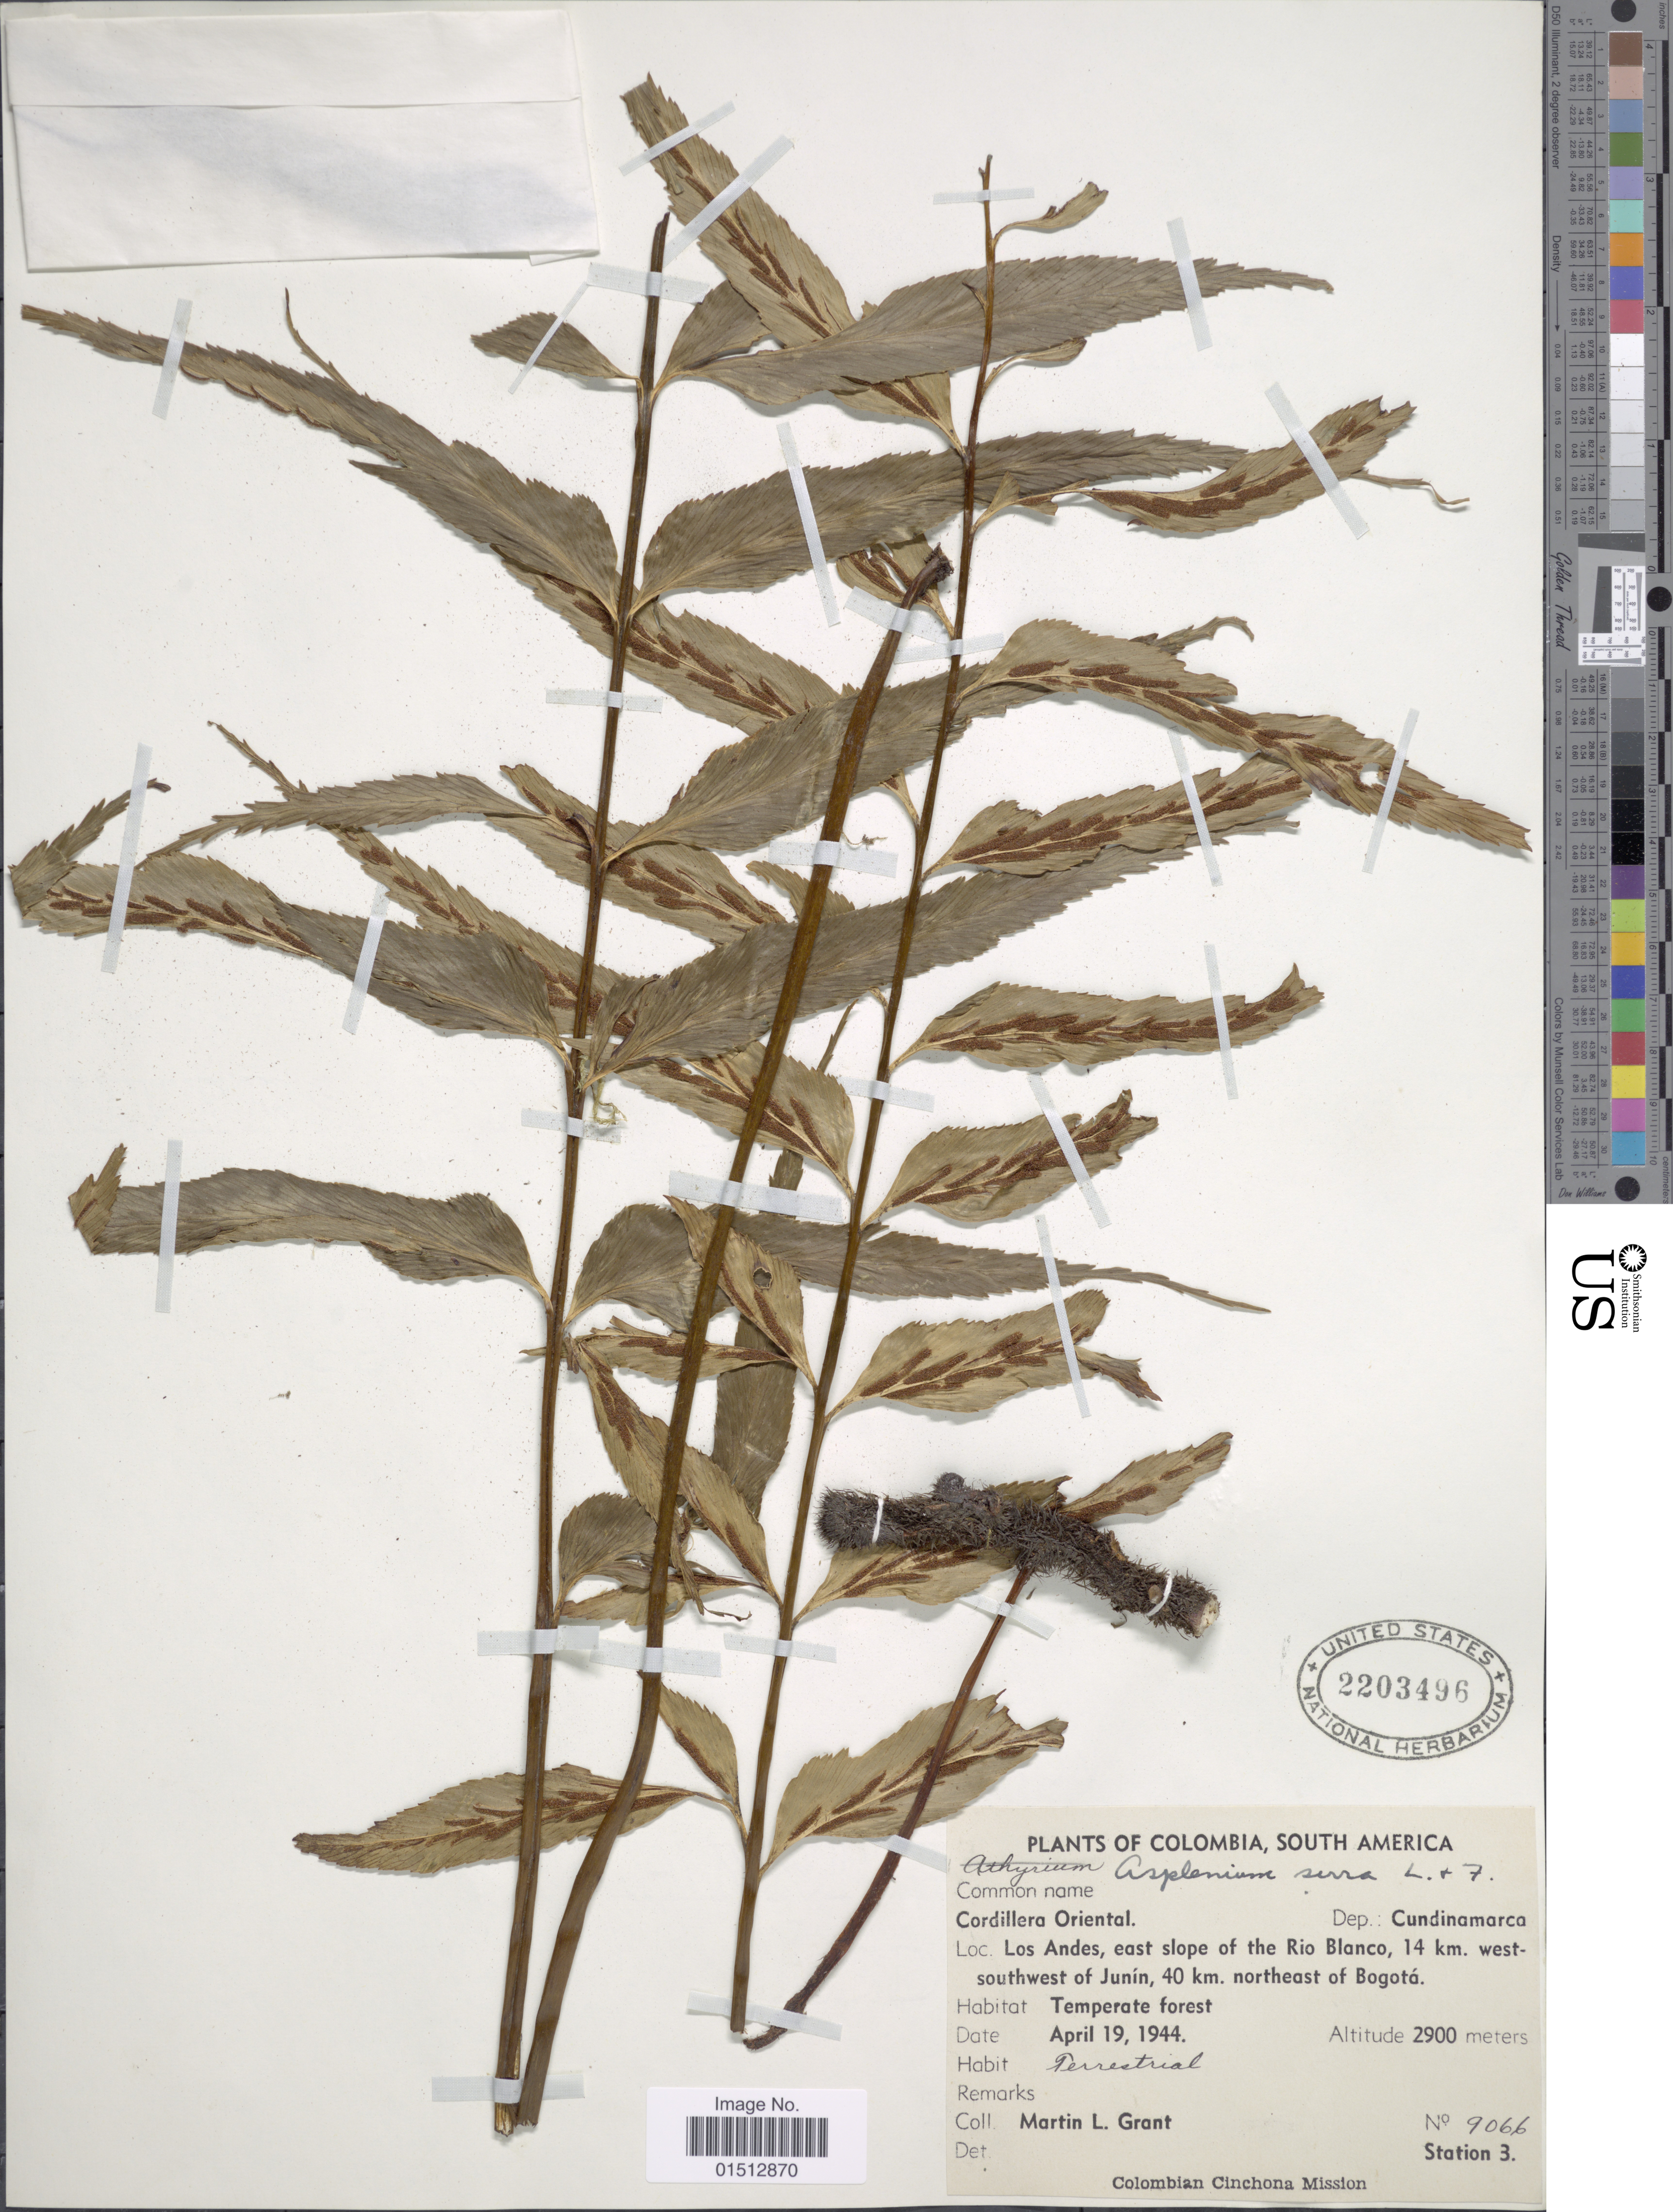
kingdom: Plantae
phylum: Tracheophyta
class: Polypodiopsida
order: Polypodiales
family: Aspleniaceae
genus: Asplenium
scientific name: Asplenium serra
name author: Langsd. & Fisch.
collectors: M. L. Grant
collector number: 9066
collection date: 1944-04-19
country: Colombia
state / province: Cundinamarca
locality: Colombia, South America, Cordillera Oriental, Dep. Cundinamarca, Los Andes, east slope of the Rio Blanco, 14 km. wes-southwest of Junin, 40 km. northeast of Bogota.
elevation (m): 2900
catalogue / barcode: US 2203496